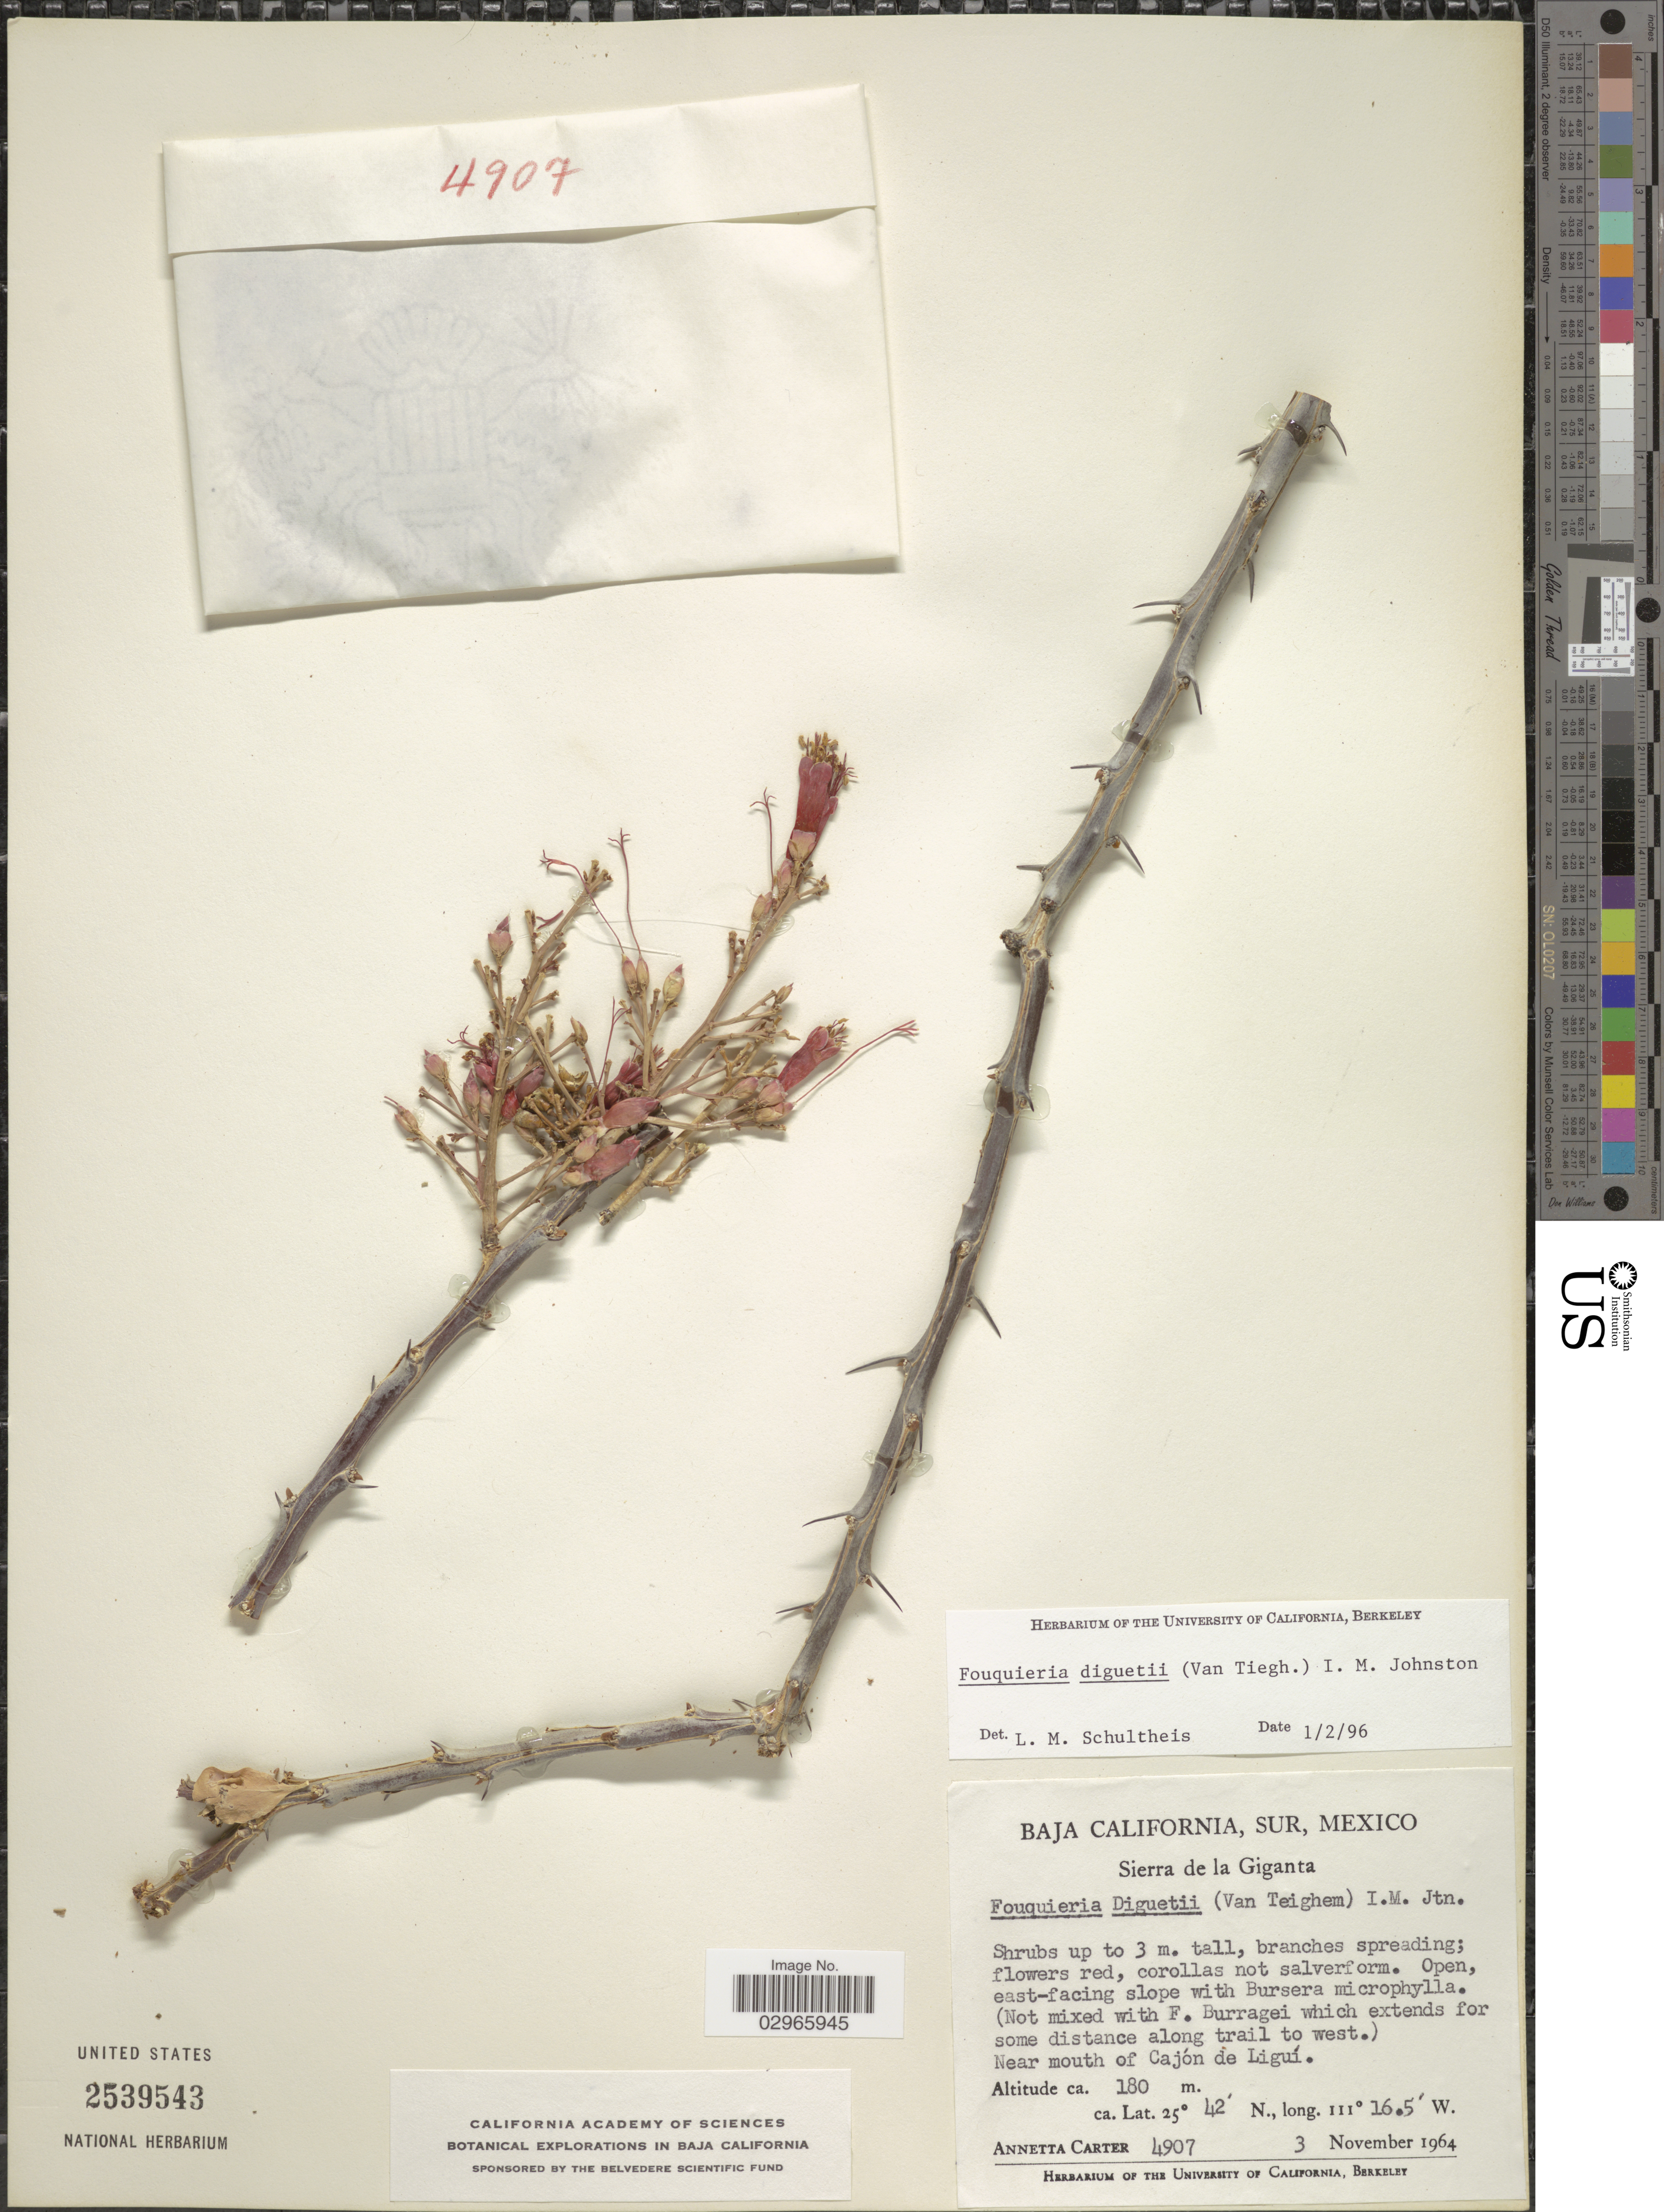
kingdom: Plantae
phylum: Tracheophyta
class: Magnoliopsida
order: Ericales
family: Fouquieriaceae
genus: Fouquieria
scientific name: Fouquieria diguetii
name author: (Tiegh.) I.M. Johnst.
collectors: A. Carter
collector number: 4907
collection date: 1964-11-03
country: Mexico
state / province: Baja California Sur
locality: Sierra de la Gigantea. Near mouth of Cajón de Liguí.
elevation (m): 180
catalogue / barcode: US 2539543